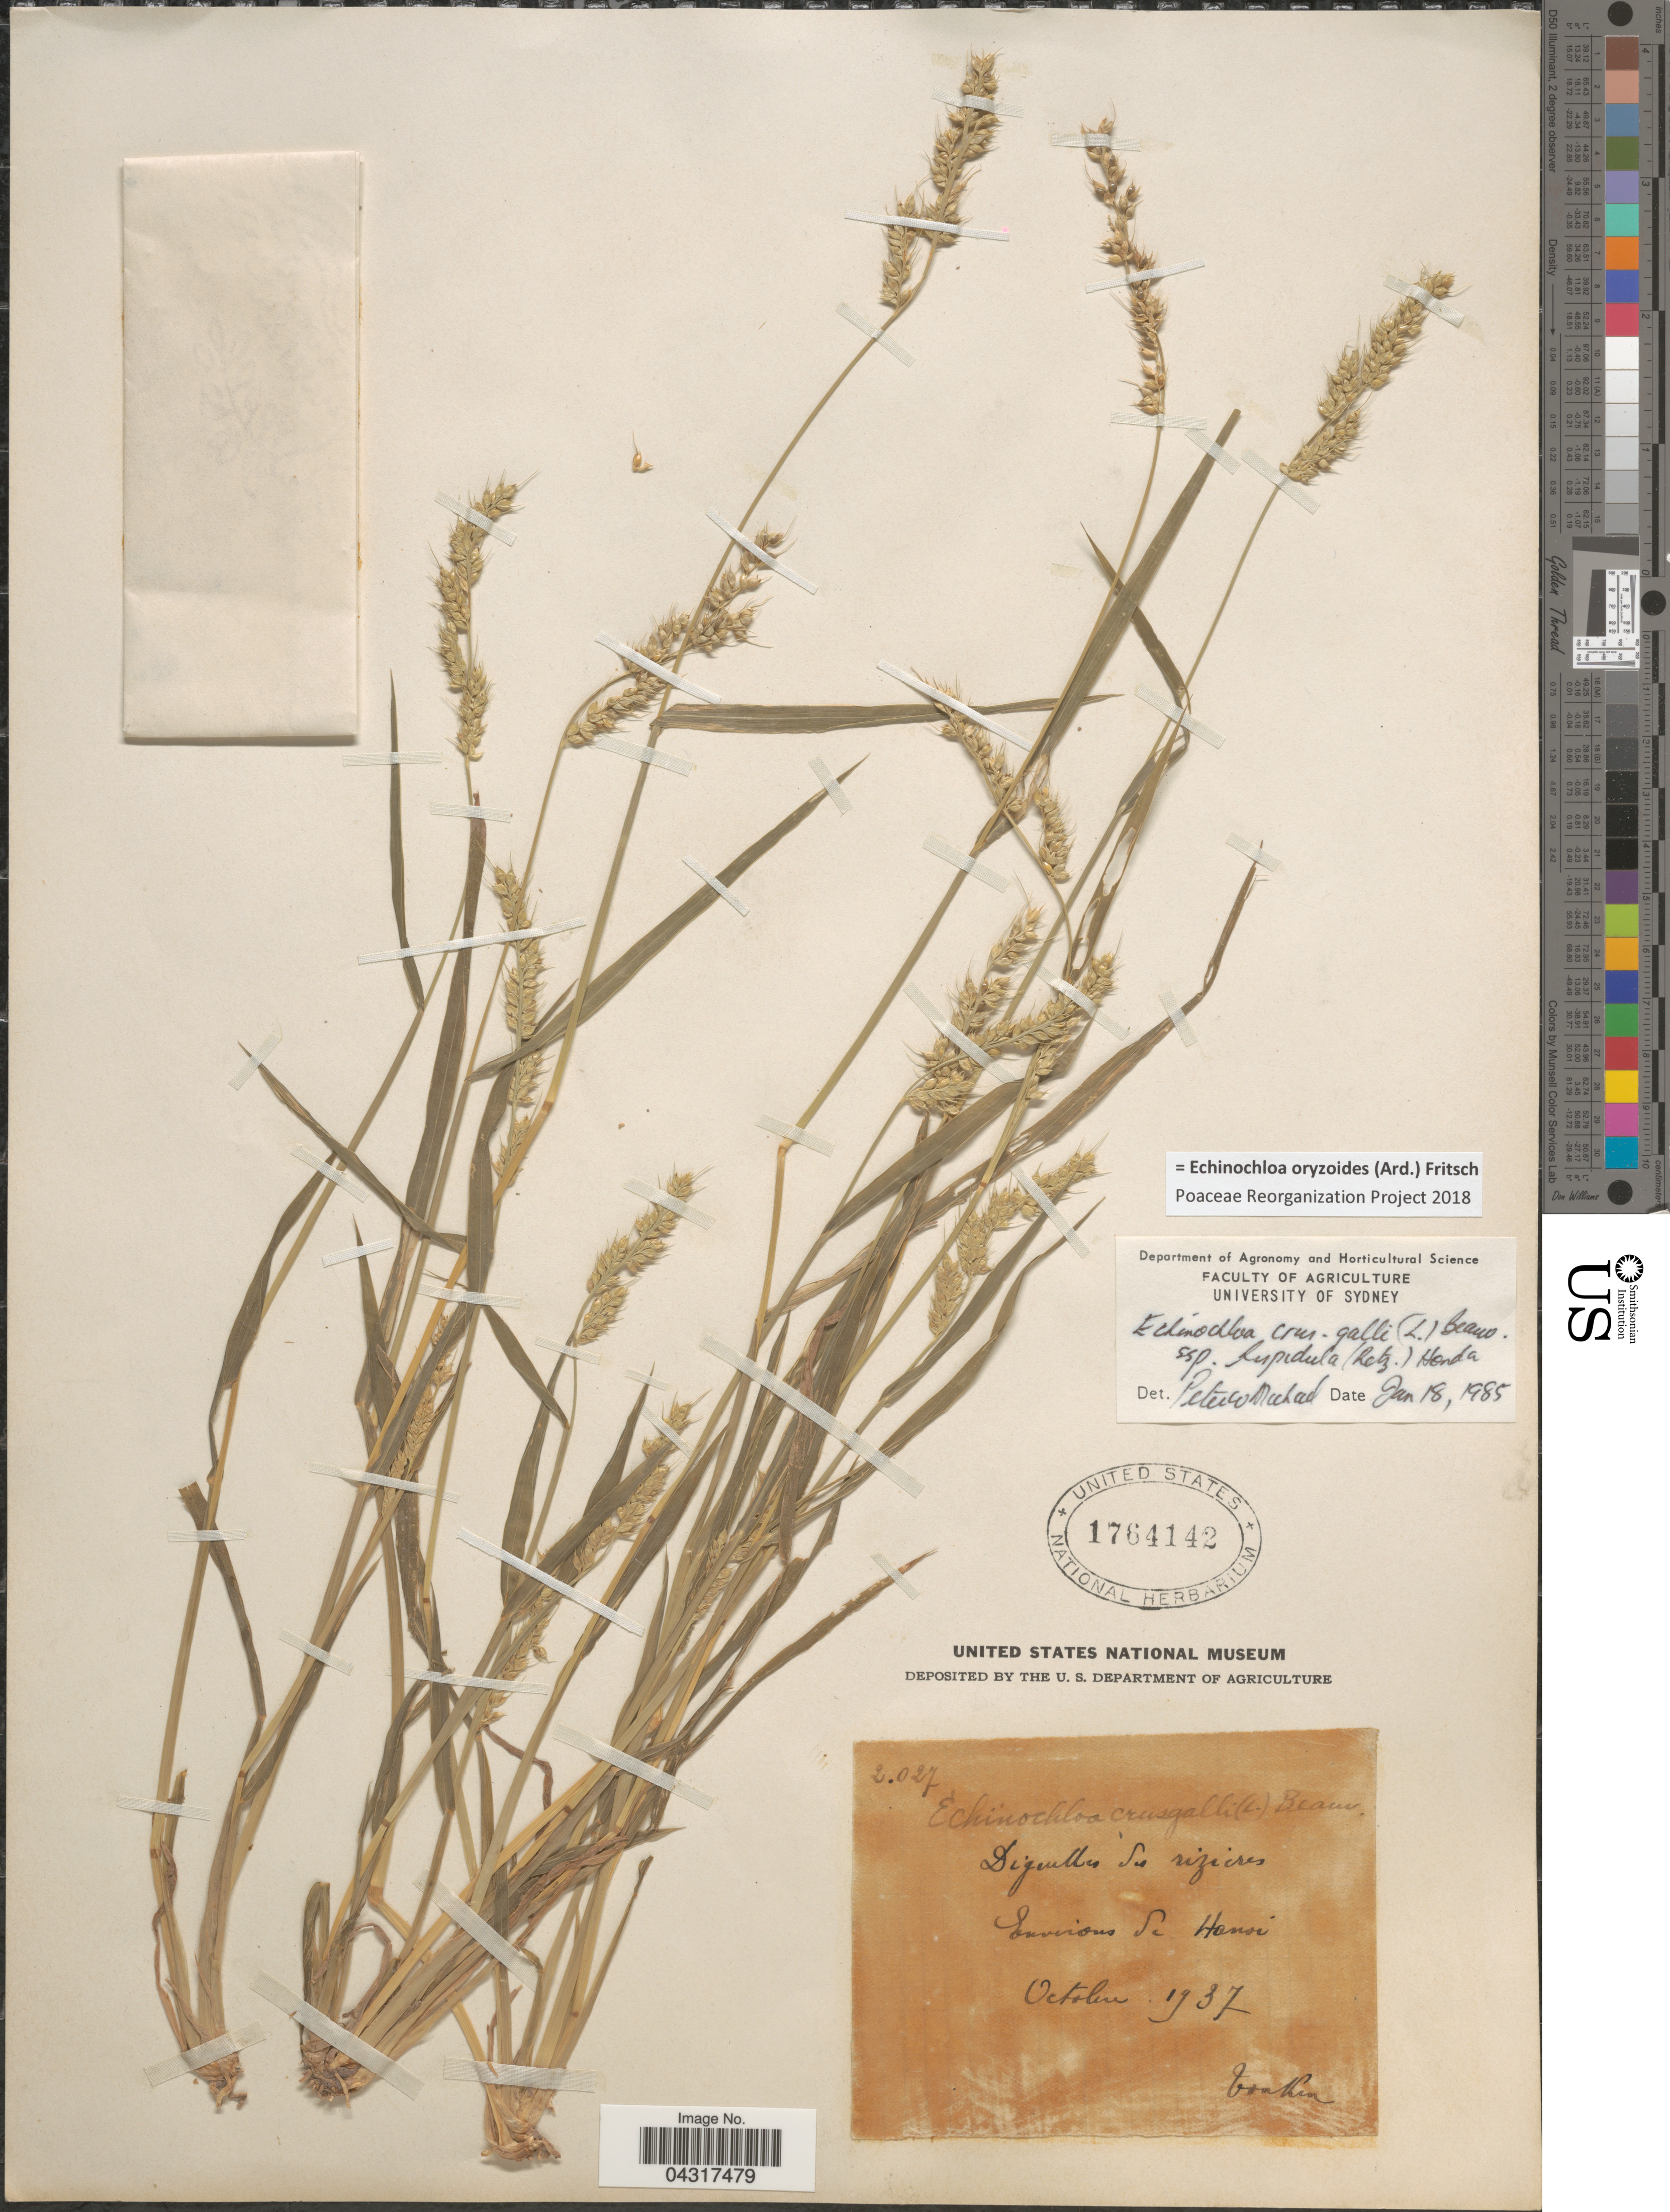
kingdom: Plantae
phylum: Tracheophyta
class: Liliopsida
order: Poales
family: Poaceae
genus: Echinochloa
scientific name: Echinochloa oryzoides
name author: (Ard.) Fritsch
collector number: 2027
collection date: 1937-10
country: Vietnam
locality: Environs de Hanoi. Tonkin.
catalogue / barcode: US 1764142